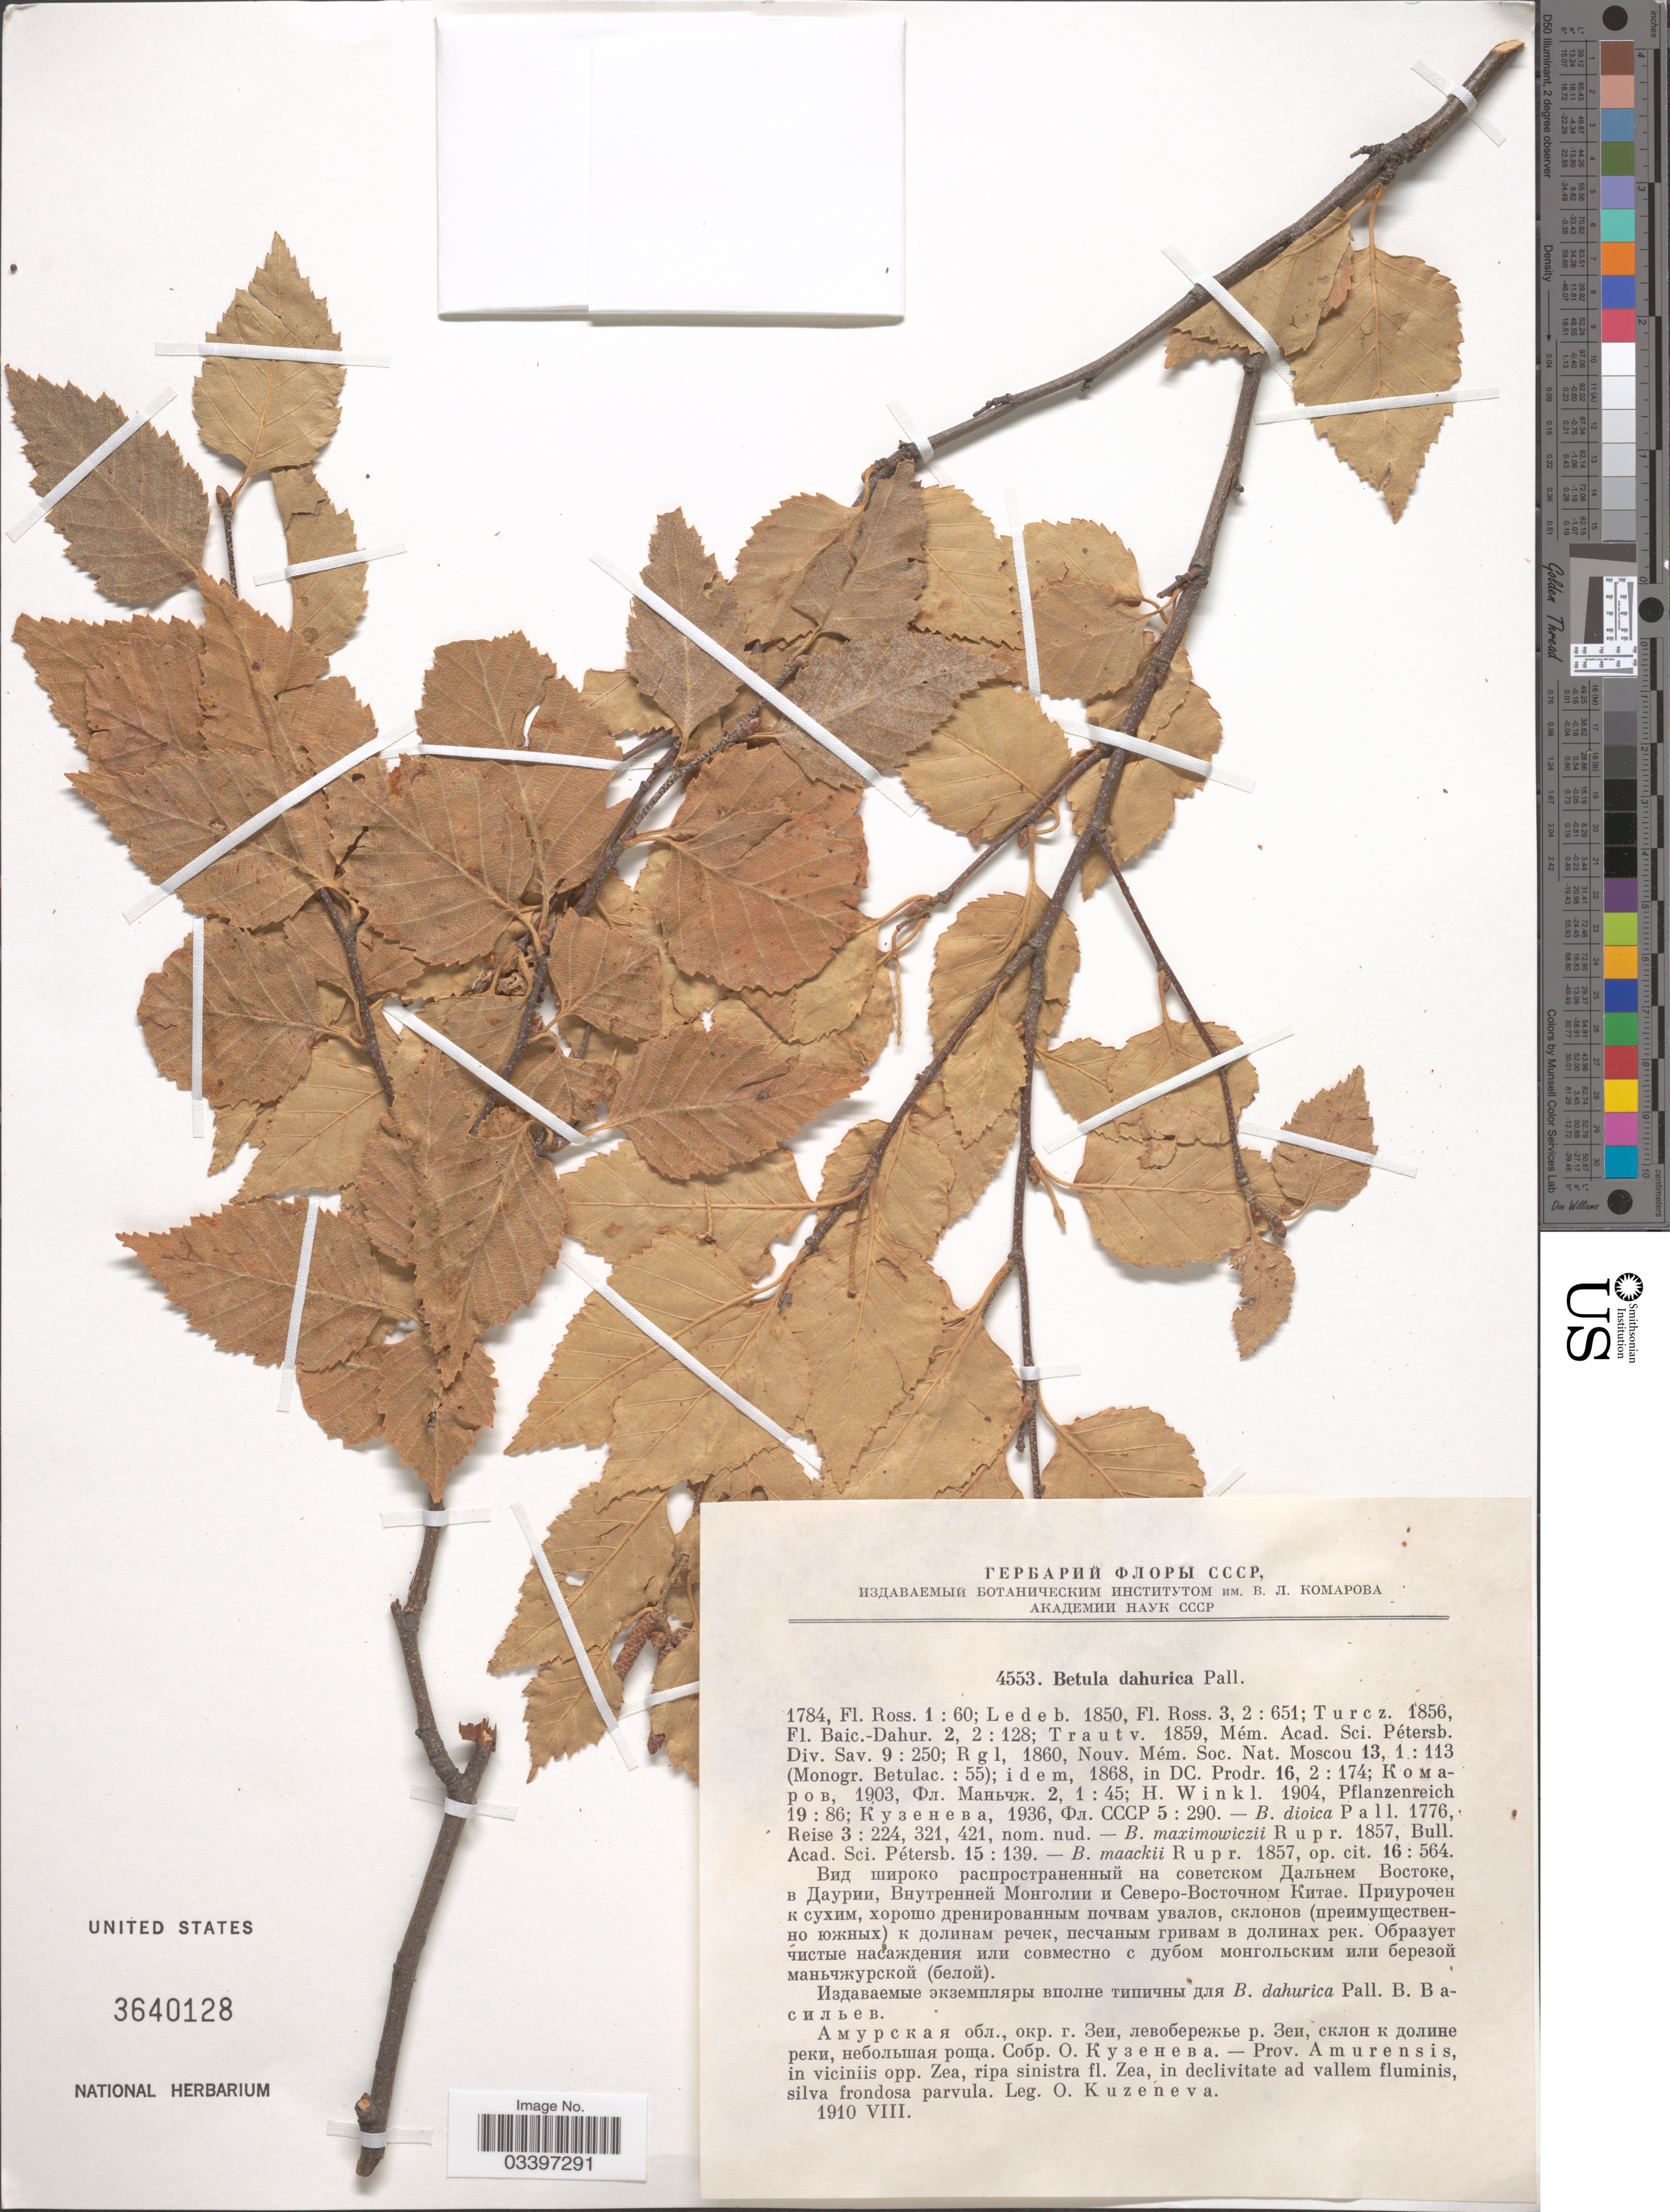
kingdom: Plantae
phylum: Tracheophyta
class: Magnoliopsida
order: Fagales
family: Betulaceae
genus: Betula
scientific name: Betula davurica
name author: Pall.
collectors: O. I. Kuzeneva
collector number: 4553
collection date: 1910-08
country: Russian Federation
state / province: Amur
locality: Prov. Amurensis, in viciniis opp. Zea, ripa sinistra fl. Zea.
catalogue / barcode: US 3640128